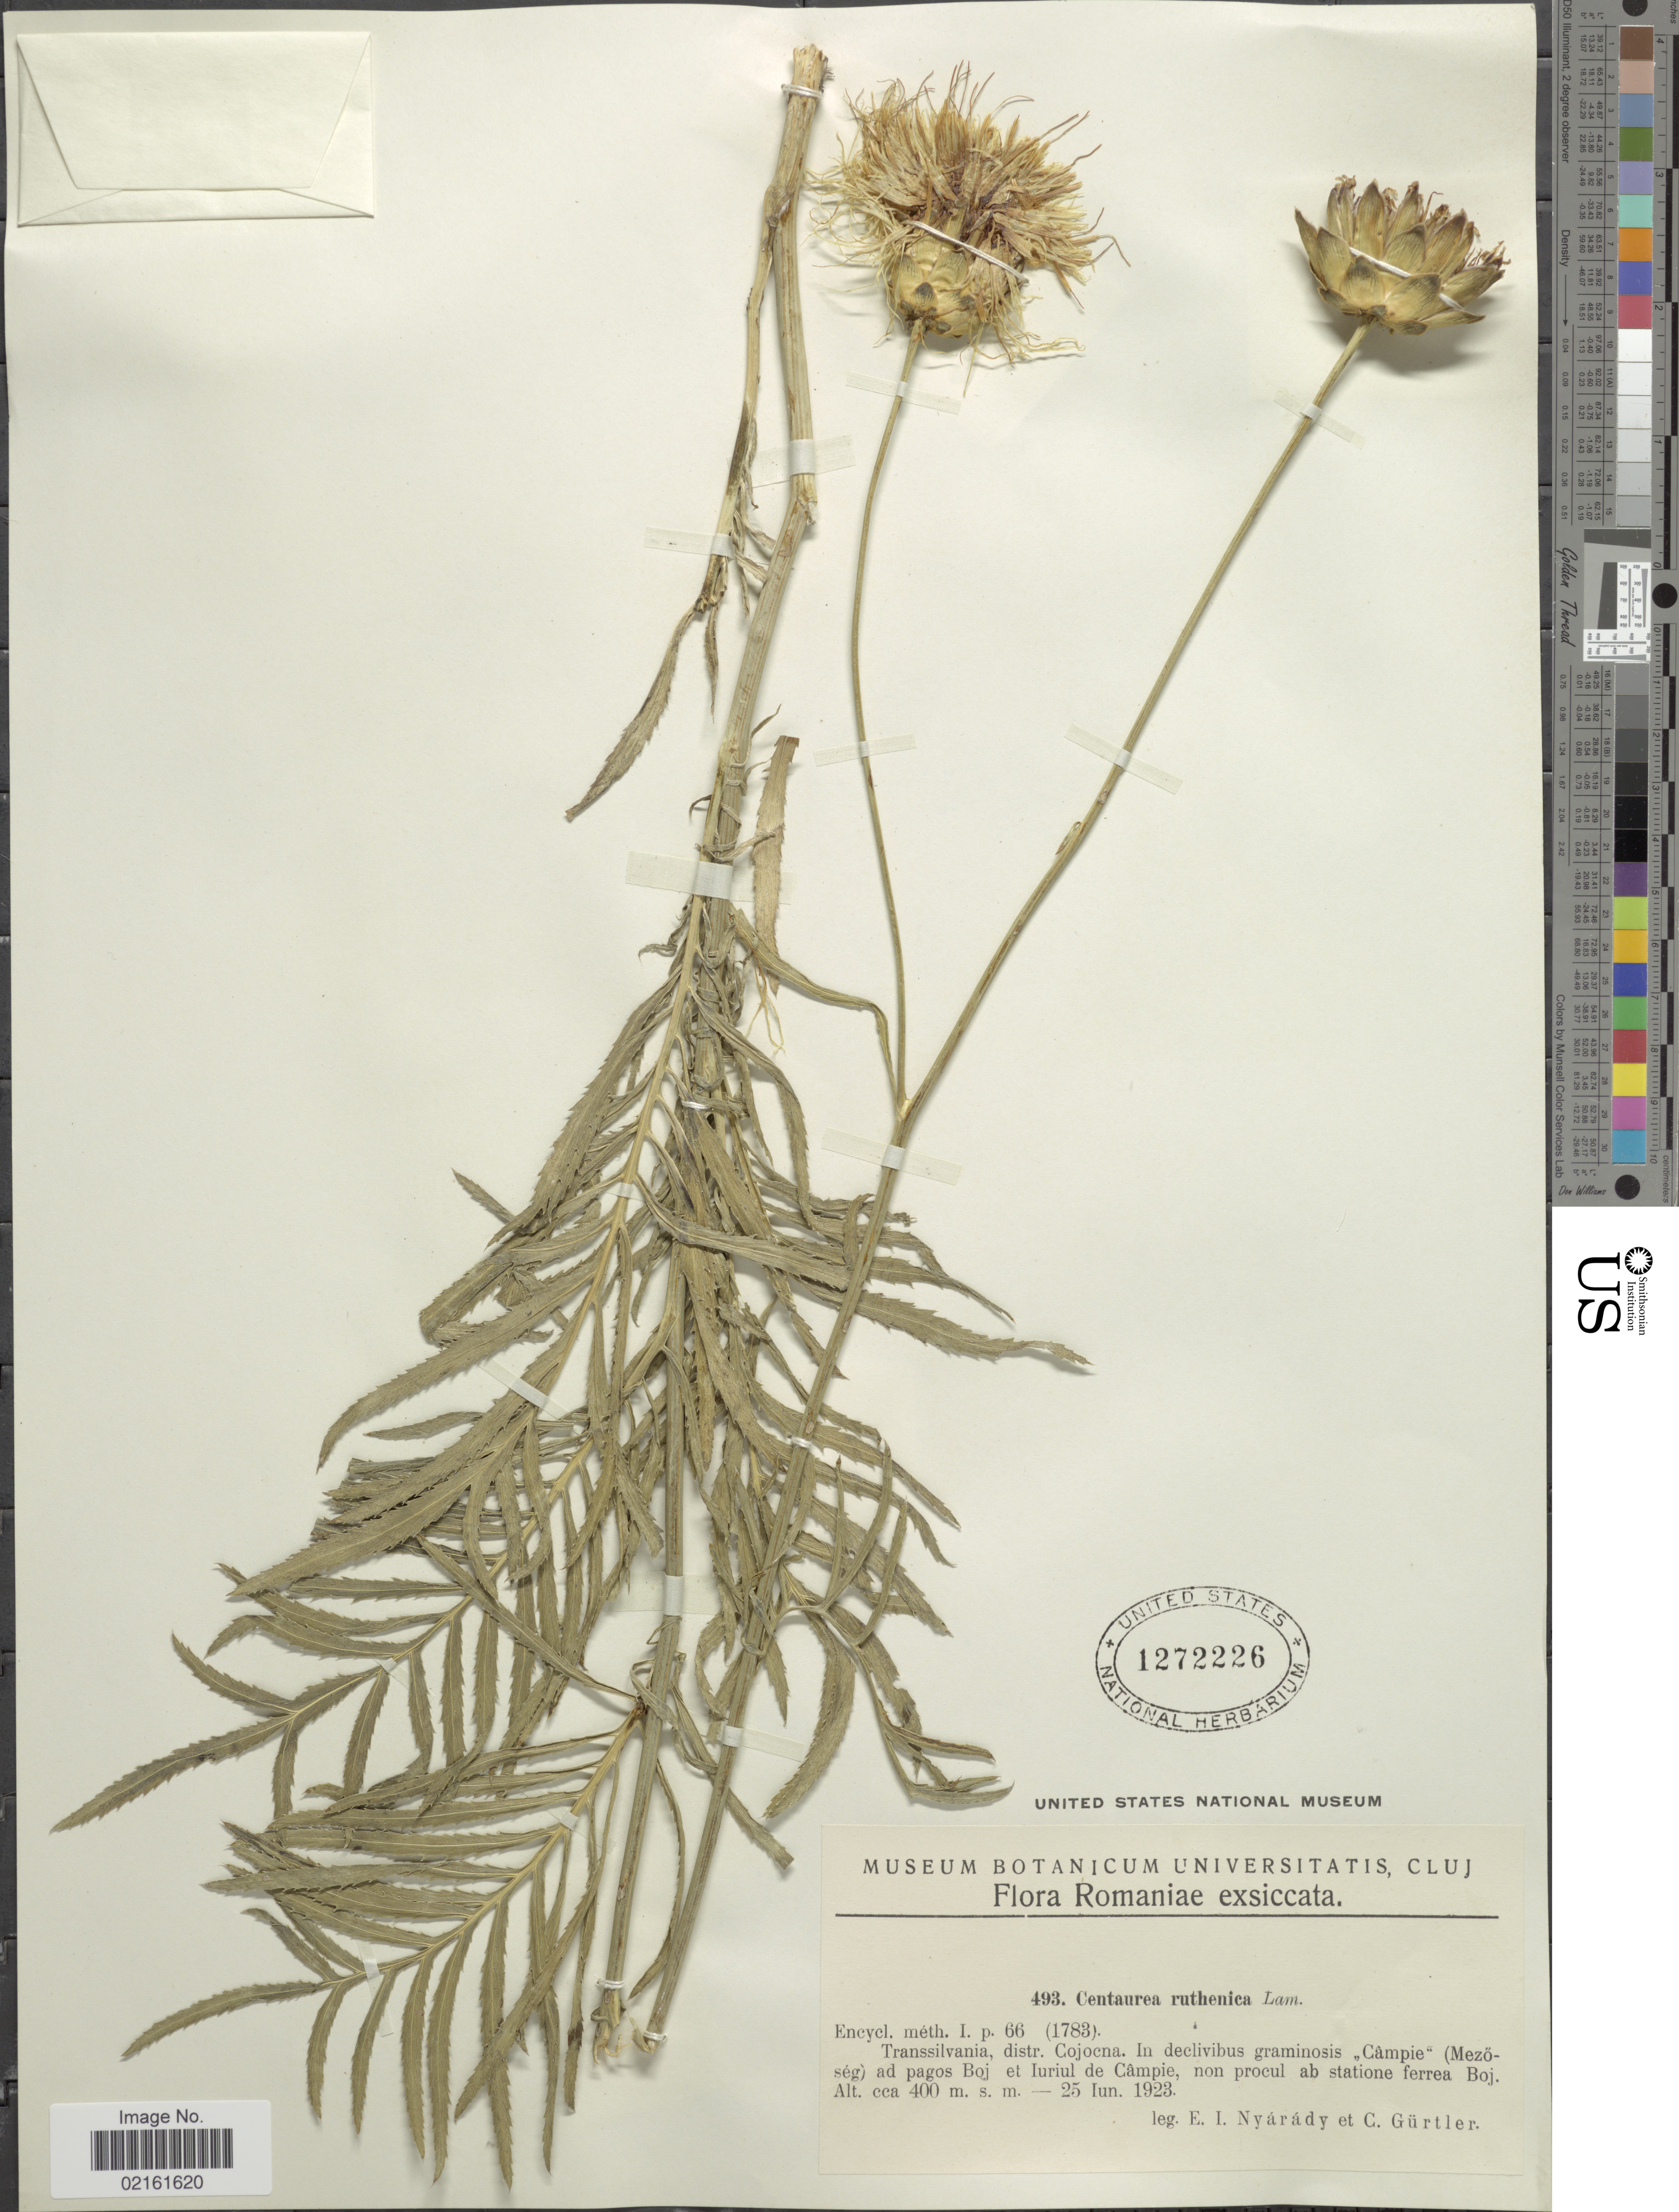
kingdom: Plantae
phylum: Tracheophyta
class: Magnoliopsida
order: Asterales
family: Asteraceae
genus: Rhaponticoides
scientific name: Rhaponticoides ruthenica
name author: (Lam.) M.V.Agab. & Greuter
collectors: E. Nyárády & C. Gürtler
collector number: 493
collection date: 1923-06-25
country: Romania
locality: Transsilvania, distr. Cojocna. In declivibus graminosis "Campie" (Mezöség) ad pagos Boj et Juriul de Campie, non procul ab statione ferrea Boj.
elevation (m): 400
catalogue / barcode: US 1272226